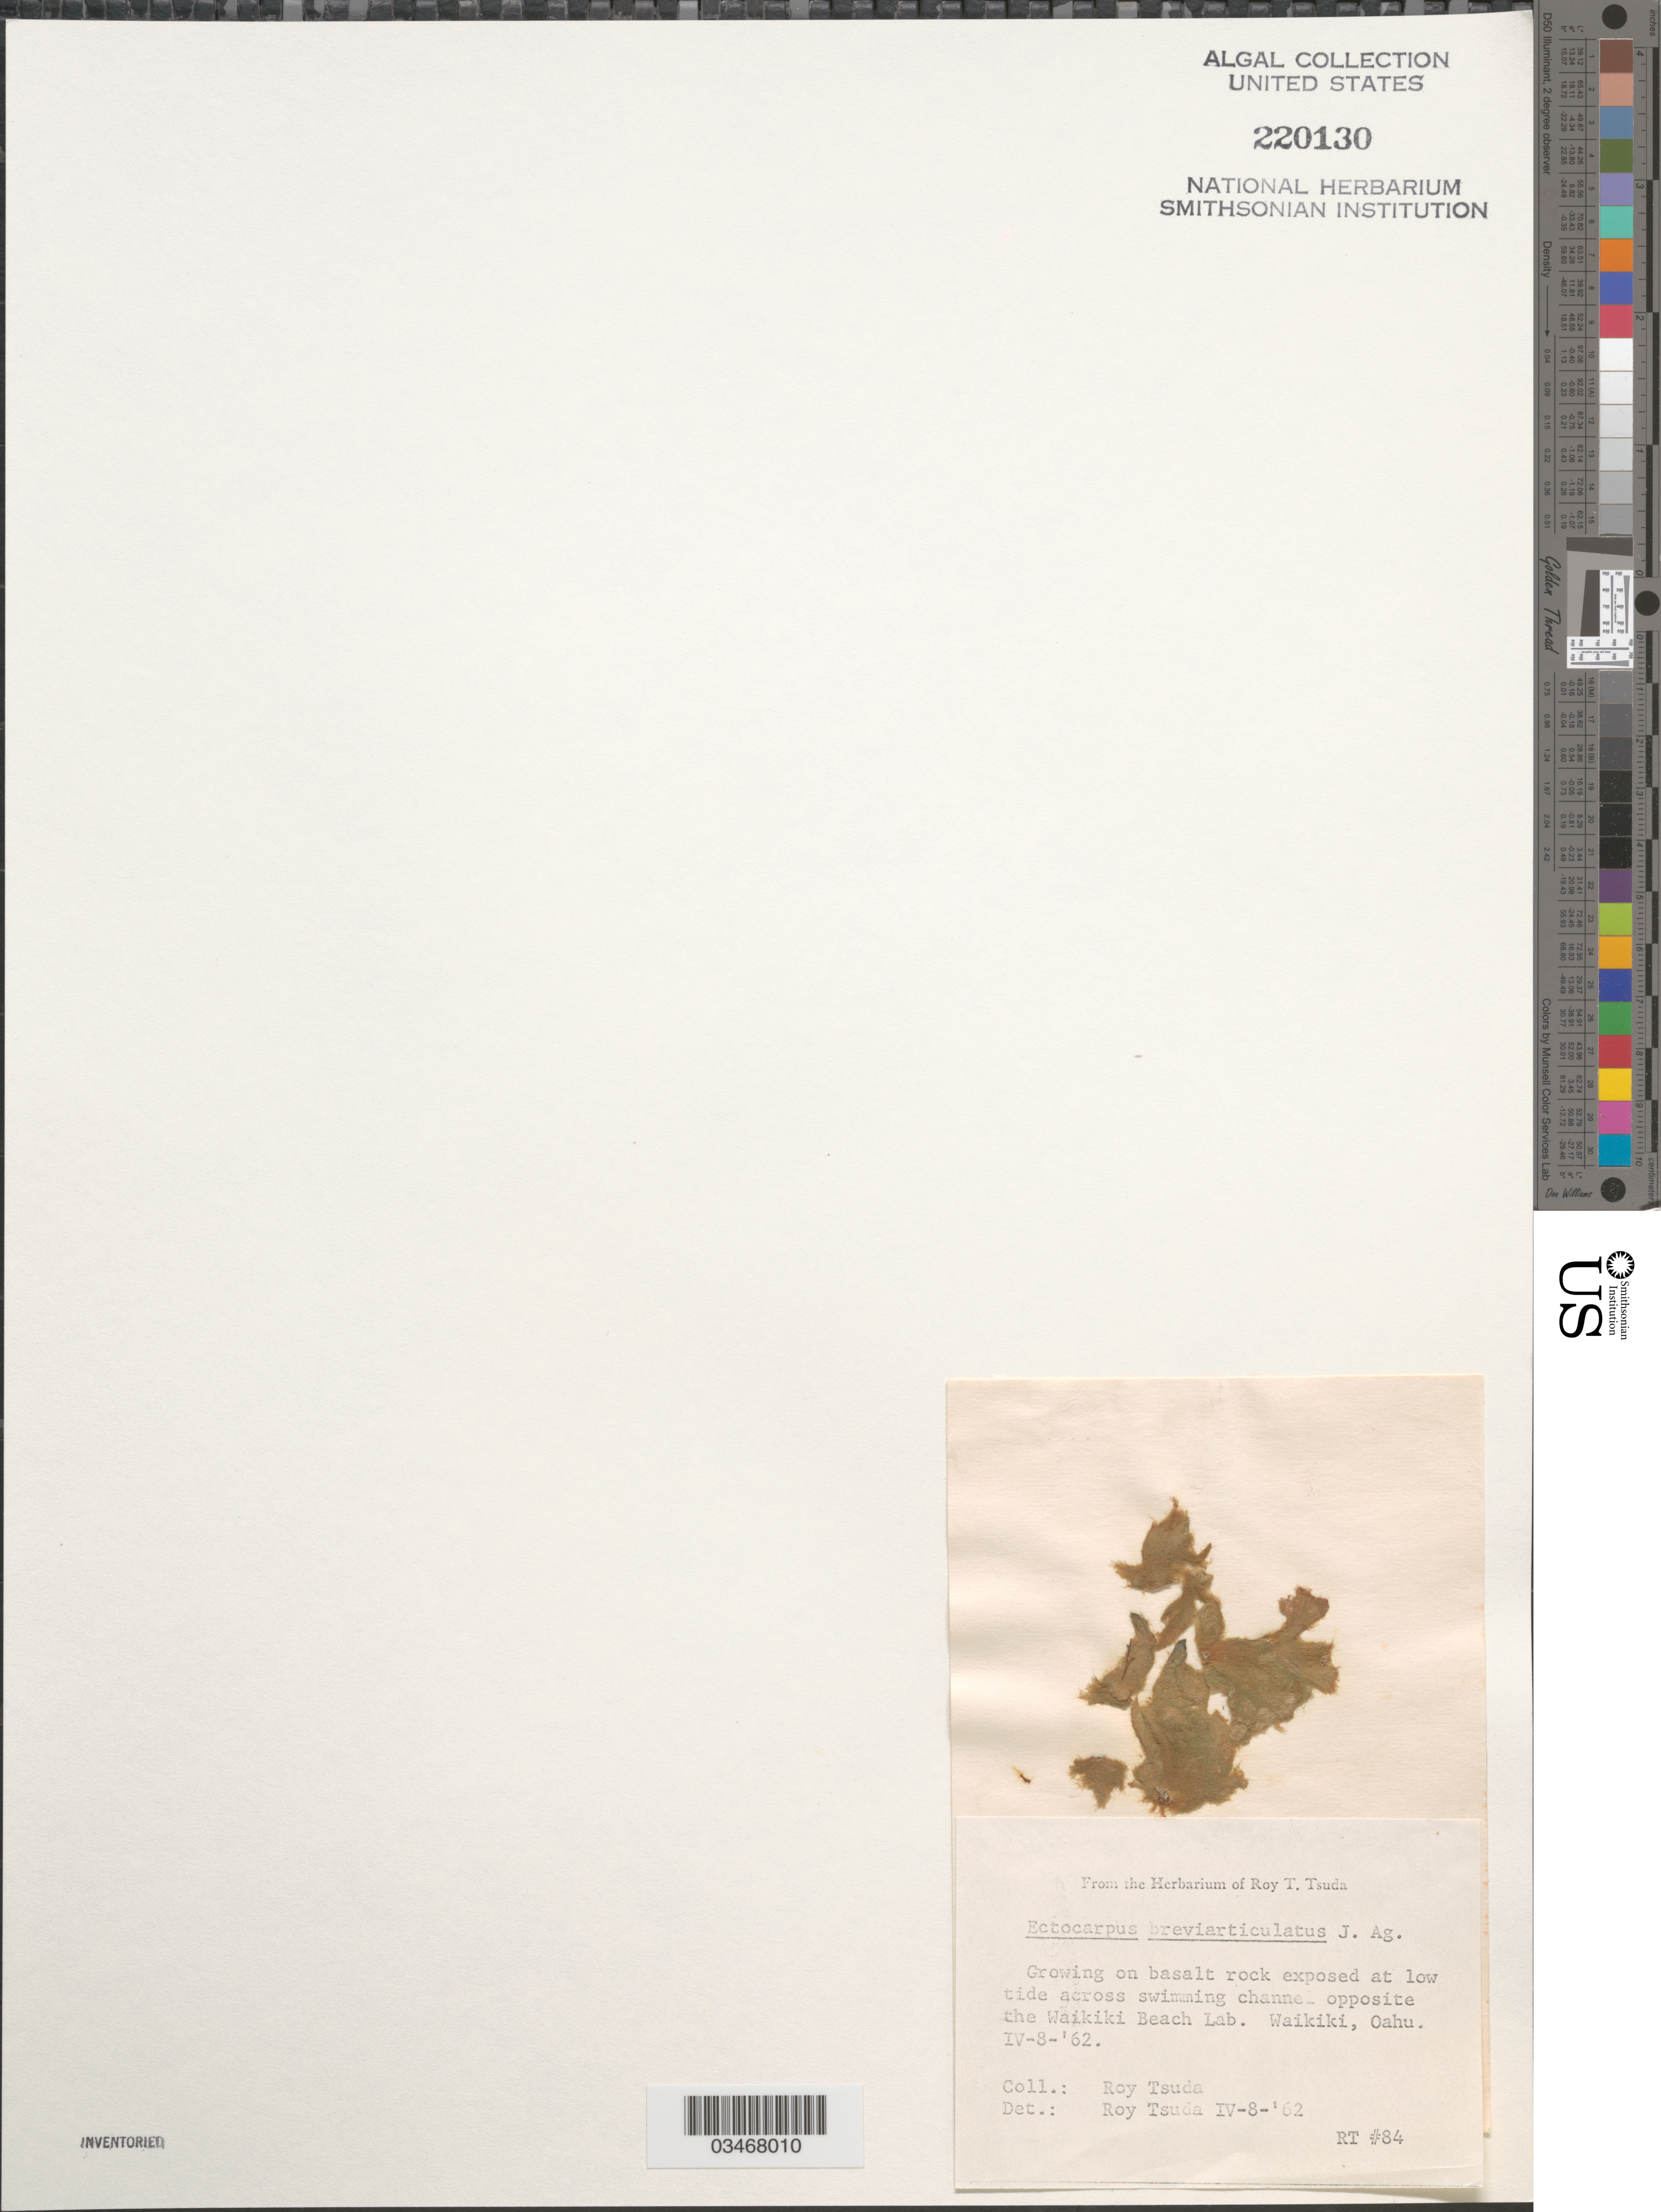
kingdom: Chromista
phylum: Ochrophyta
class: Phaeophyceae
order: Scytothamnales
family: Asteronemataceae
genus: Asteronema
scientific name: Asteronema breviarticulatum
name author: (J. Agardh) Ouriques & Bouzon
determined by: Algae name updating Project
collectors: R. Tsuda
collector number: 84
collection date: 1962-04-08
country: United States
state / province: Hawaii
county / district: Honolulu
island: Oahu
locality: Across the swimming channel opposite the Waikiki Beach Lab.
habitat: Growing on basalt rock exposed at low tide.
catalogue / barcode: US 220130